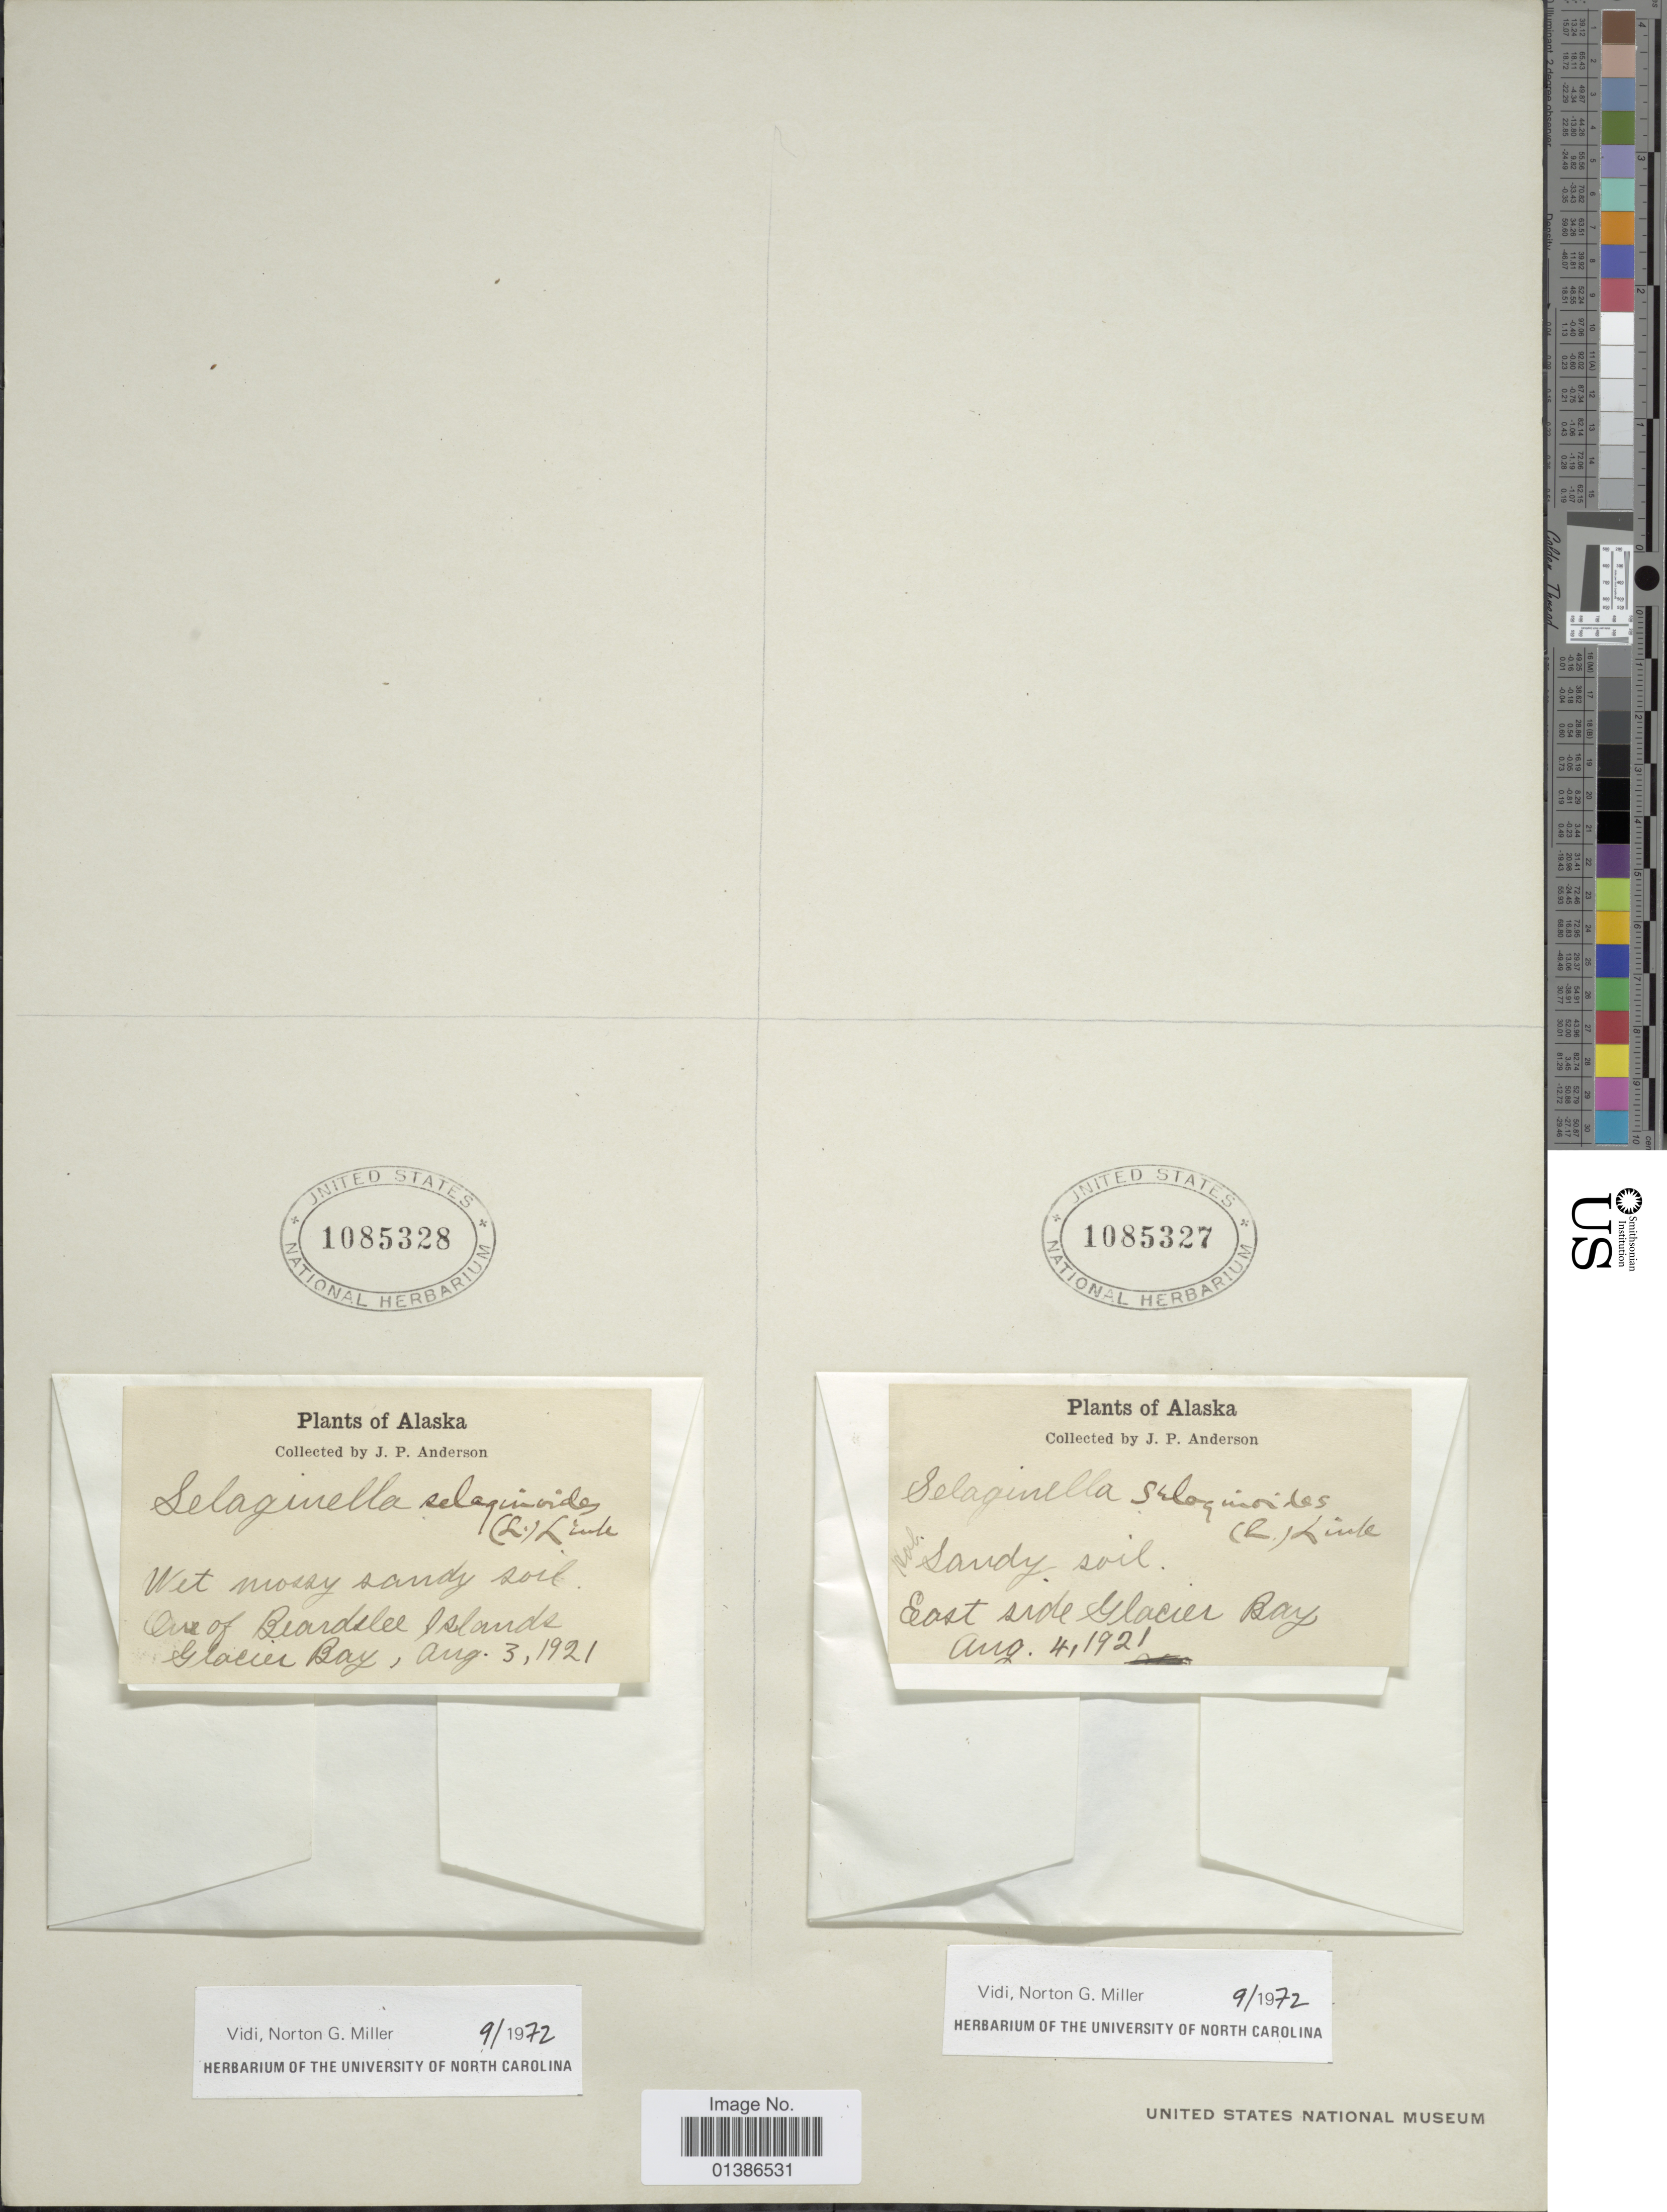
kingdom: Plantae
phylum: Tracheophyta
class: Lycopodiopsida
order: Selaginellales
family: Selaginellaceae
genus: Selaginella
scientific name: Selaginella selaginoides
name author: (L.) Link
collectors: J. P. Anderson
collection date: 1921-08-03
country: United States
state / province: Alaska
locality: One of Beardslee Islands, Glacier Bay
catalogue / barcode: US 1085328-2